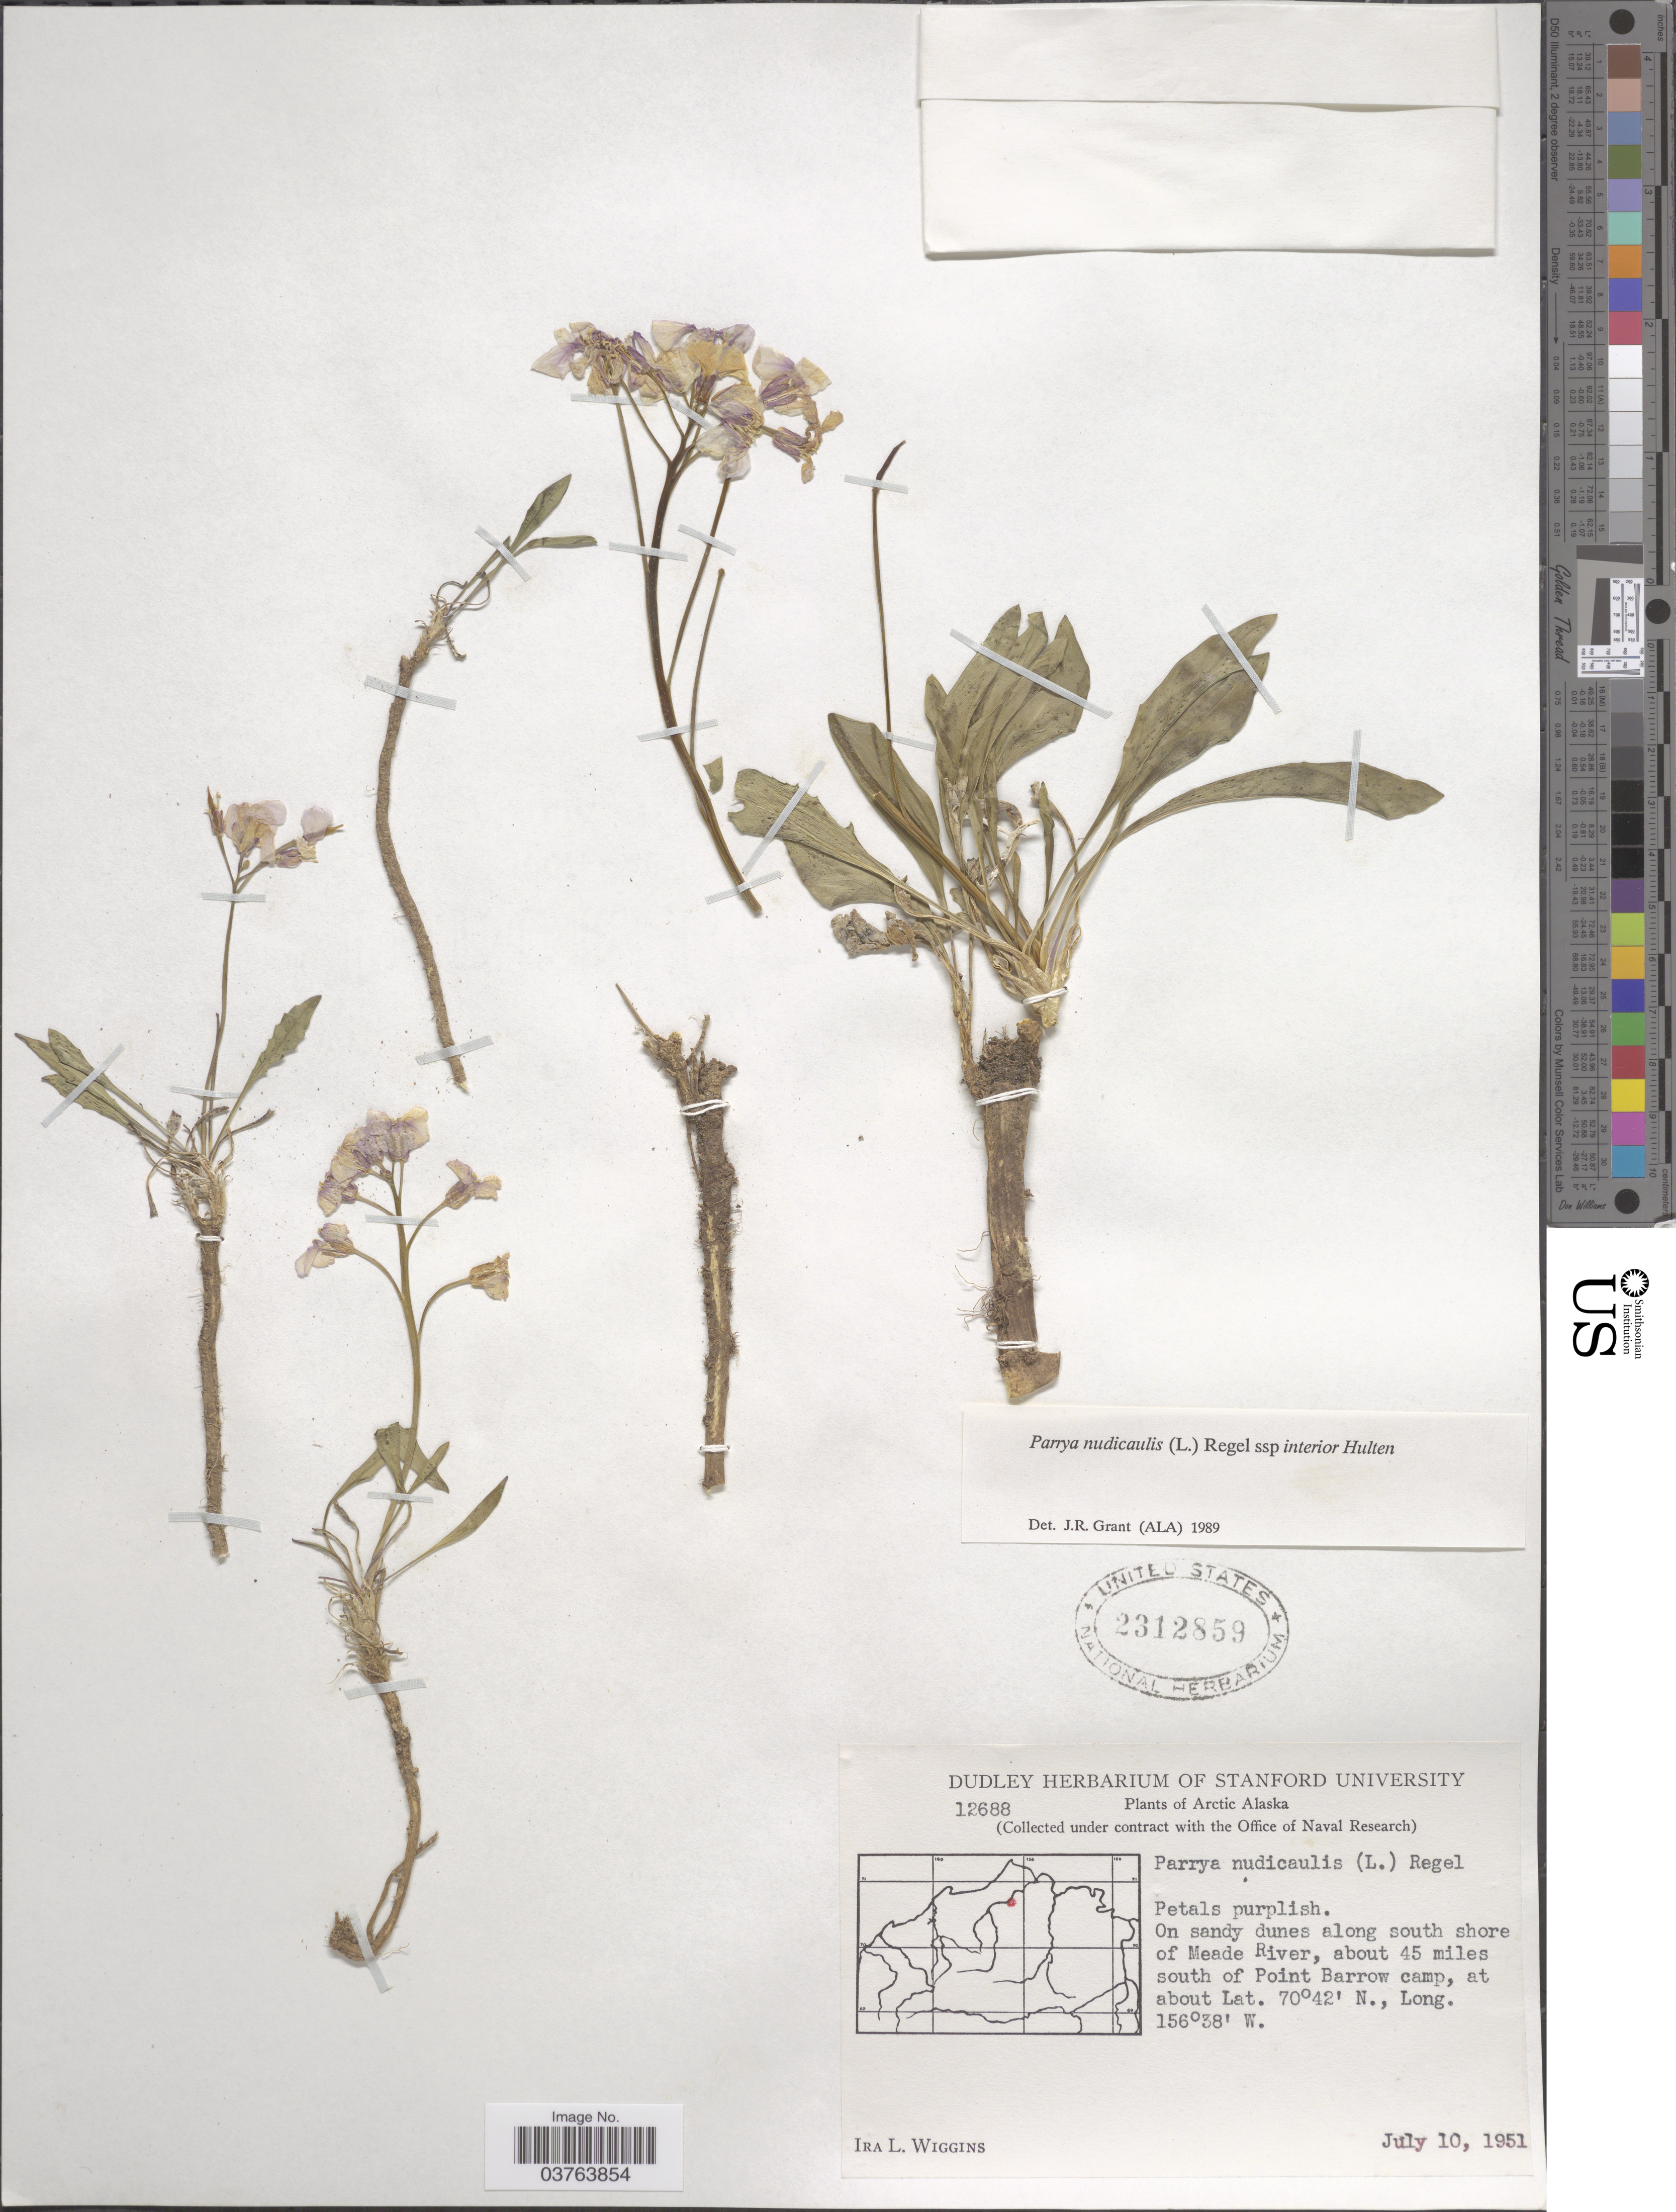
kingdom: Plantae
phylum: Tracheophyta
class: Magnoliopsida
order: Brassicales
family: Brassicaceae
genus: Parrya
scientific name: Parrya nudicaulis subsp. interior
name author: Hultén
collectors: I. L. Wiggins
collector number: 12688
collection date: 1951-07-10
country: United States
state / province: Alaska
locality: Arctic Alaska. On sandy dunes along south shore of Meade River, about 45 miles south of Point Barrow camp.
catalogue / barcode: US 2312859